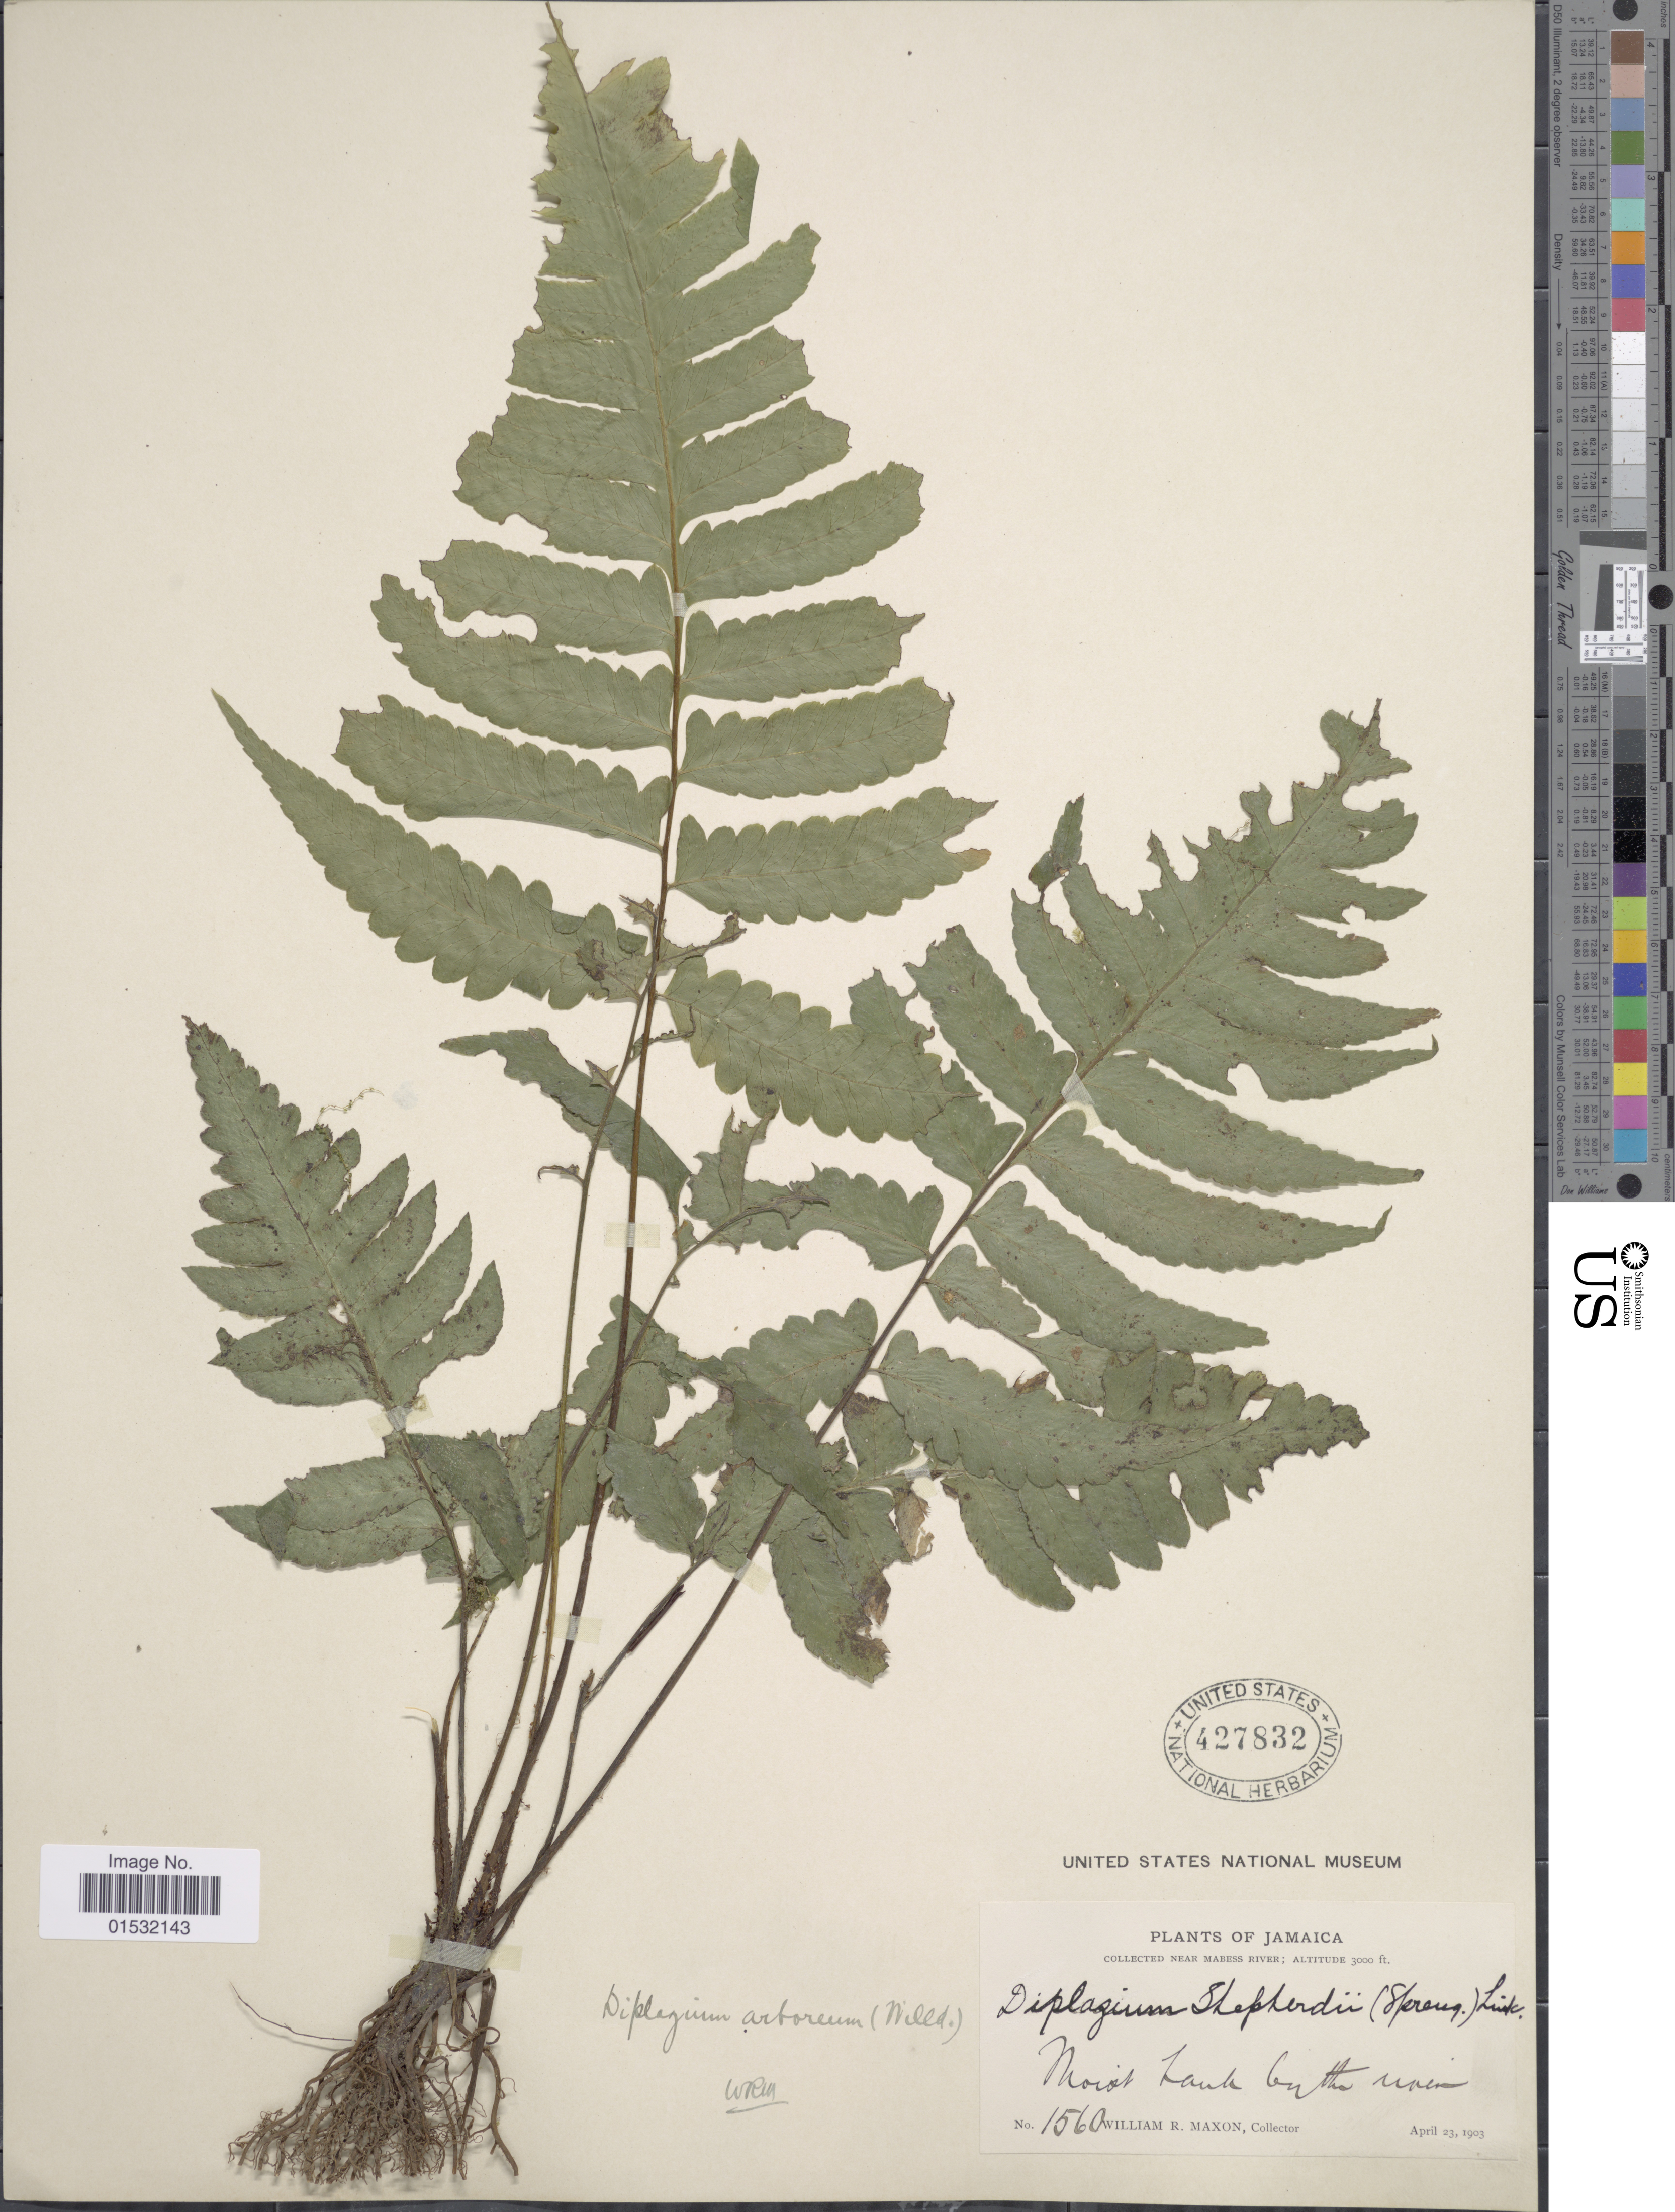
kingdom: Plantae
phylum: Tracheophyta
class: Polypodiopsida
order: Polypodiales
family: Athyriaceae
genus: Diplazium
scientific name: Diplazium cristatum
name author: (Desr.) Alston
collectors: W. R. Maxon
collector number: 1560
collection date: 1903-04-23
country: Jamaica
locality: Near Mabess River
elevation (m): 914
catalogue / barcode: US 427832